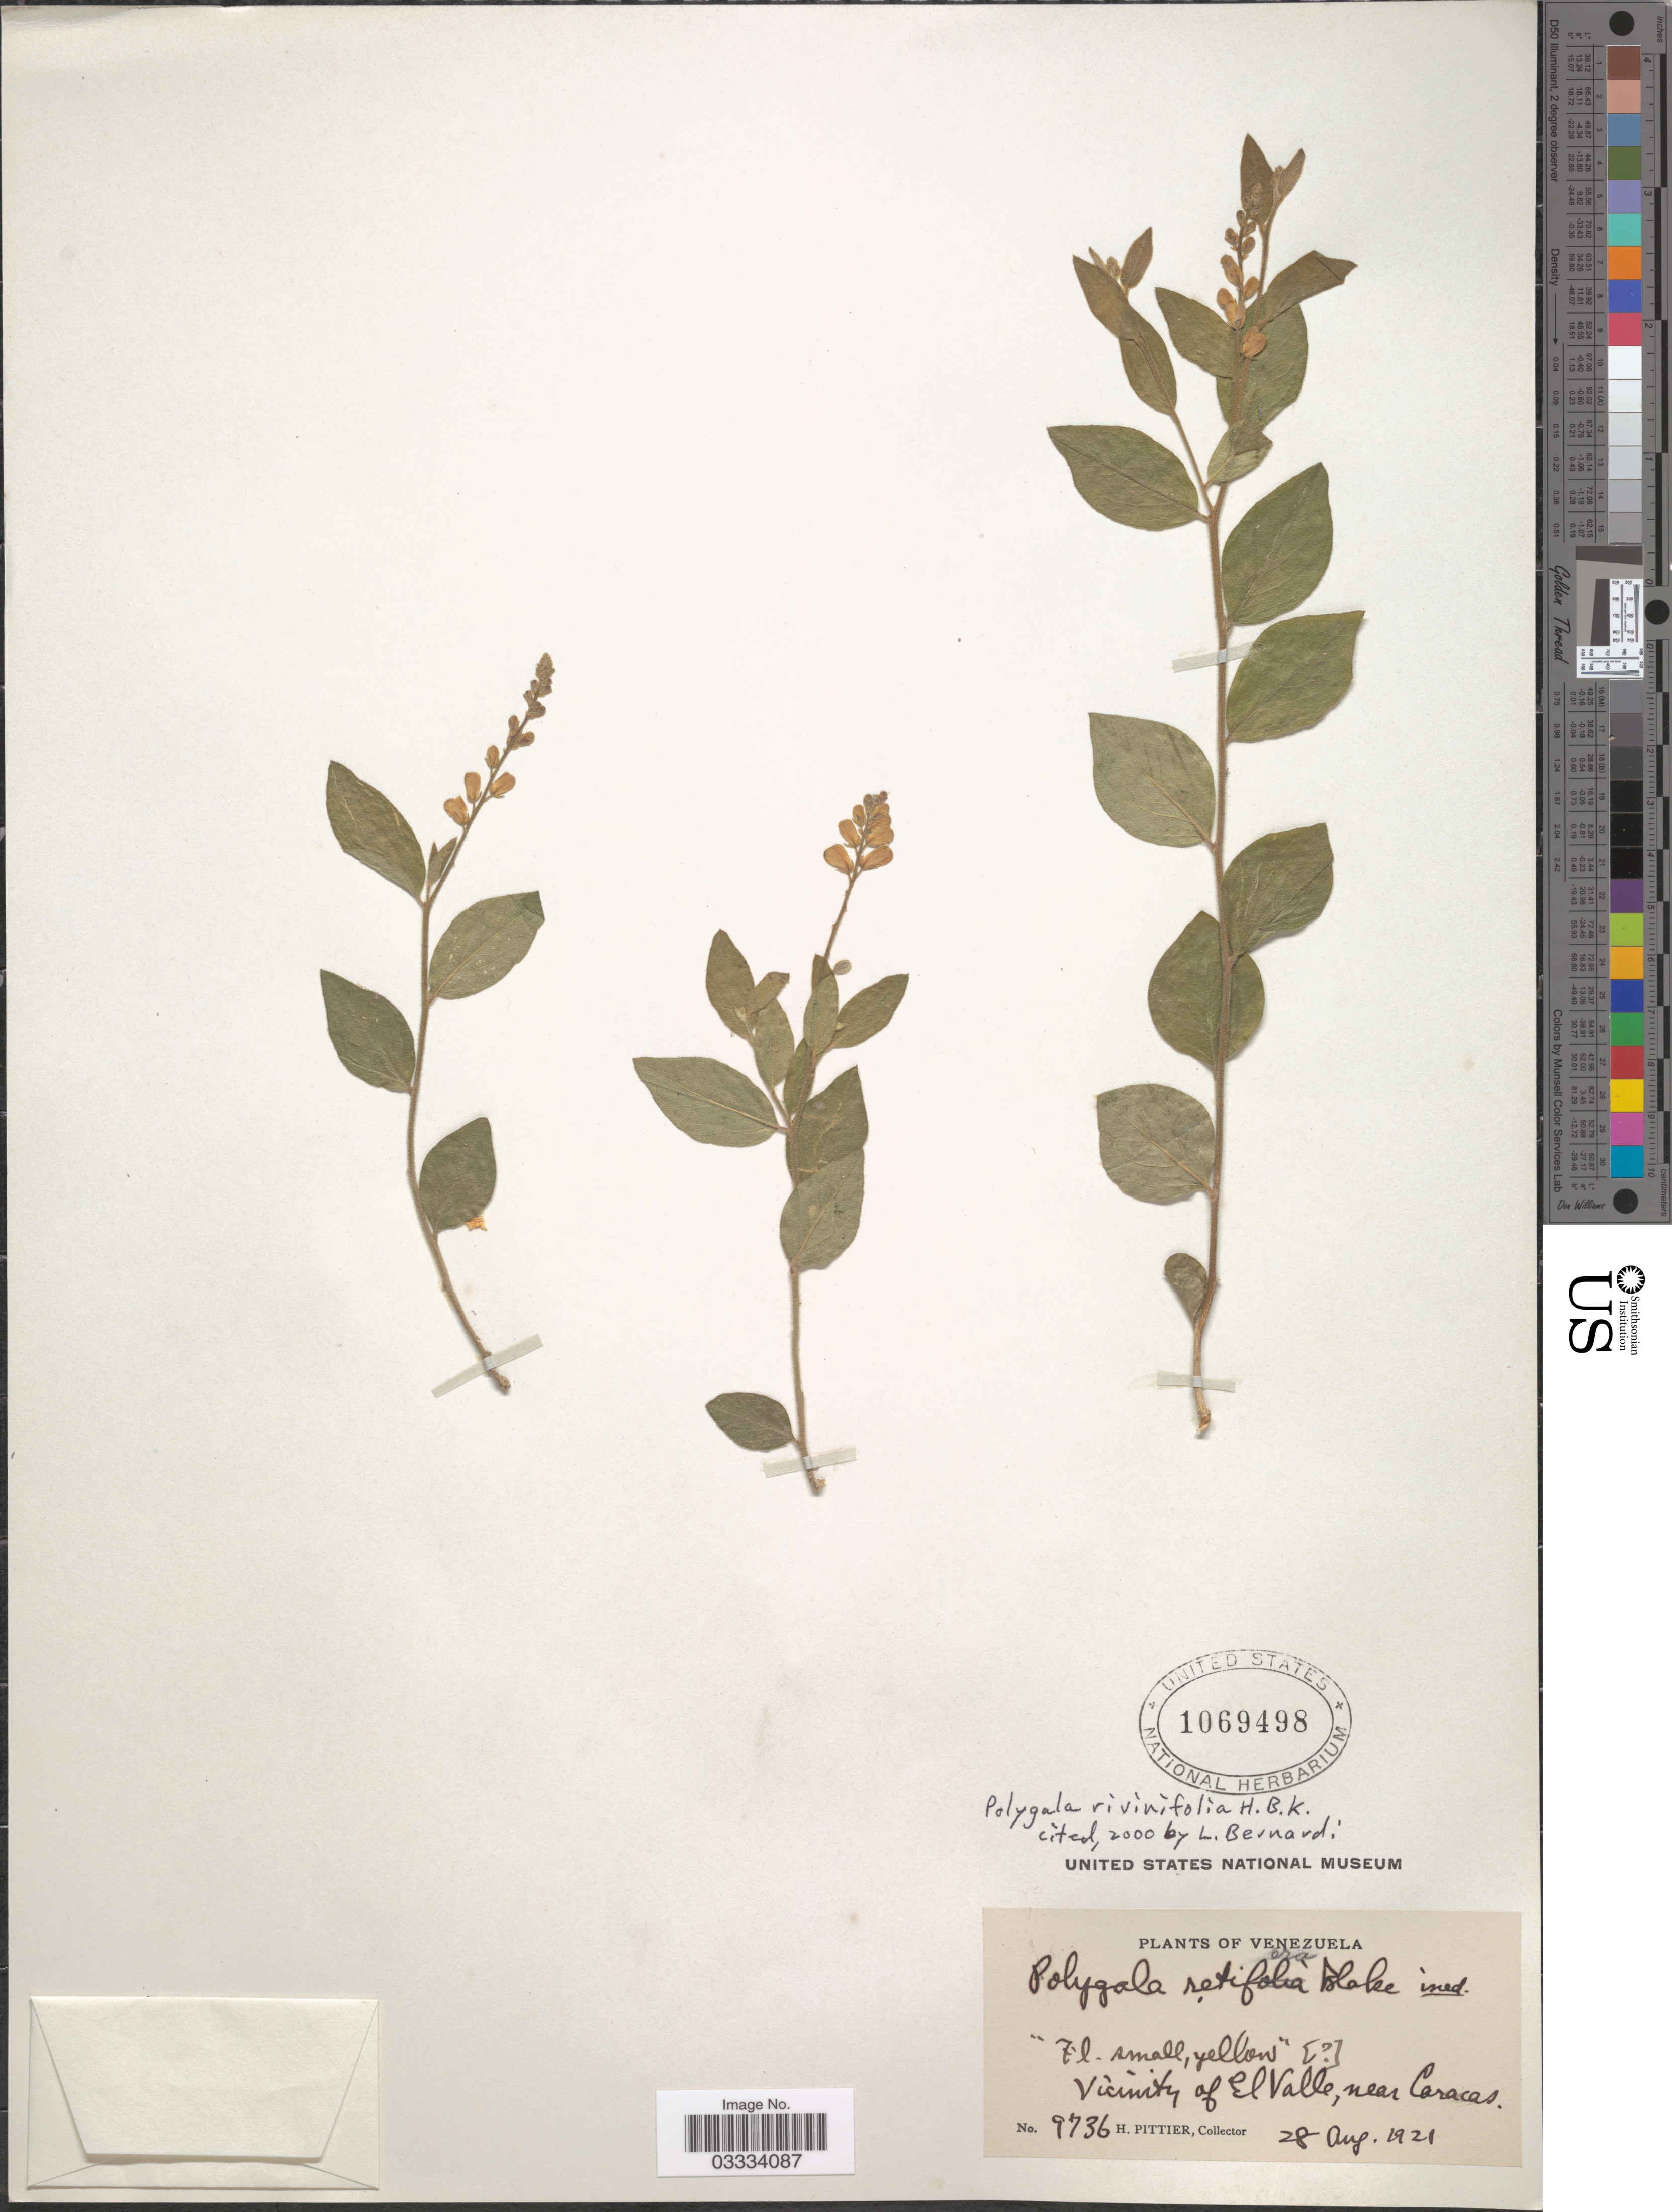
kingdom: Plantae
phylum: Tracheophyta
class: Magnoliopsida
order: Fabales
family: Polygalaceae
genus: Hebecarpa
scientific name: Hebecarpa caracasana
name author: (Kunth) J.R. Abbott & J.F.B. Pastore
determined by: Strong, Mark T., (BOT), Smithsonian Institution - National Museum of Natural History (UNITED STATES)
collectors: H. F. Pittier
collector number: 9736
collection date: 1921-08-28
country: Venezuela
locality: Vicinity of El Valle, near Caracas.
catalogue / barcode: US 1069498